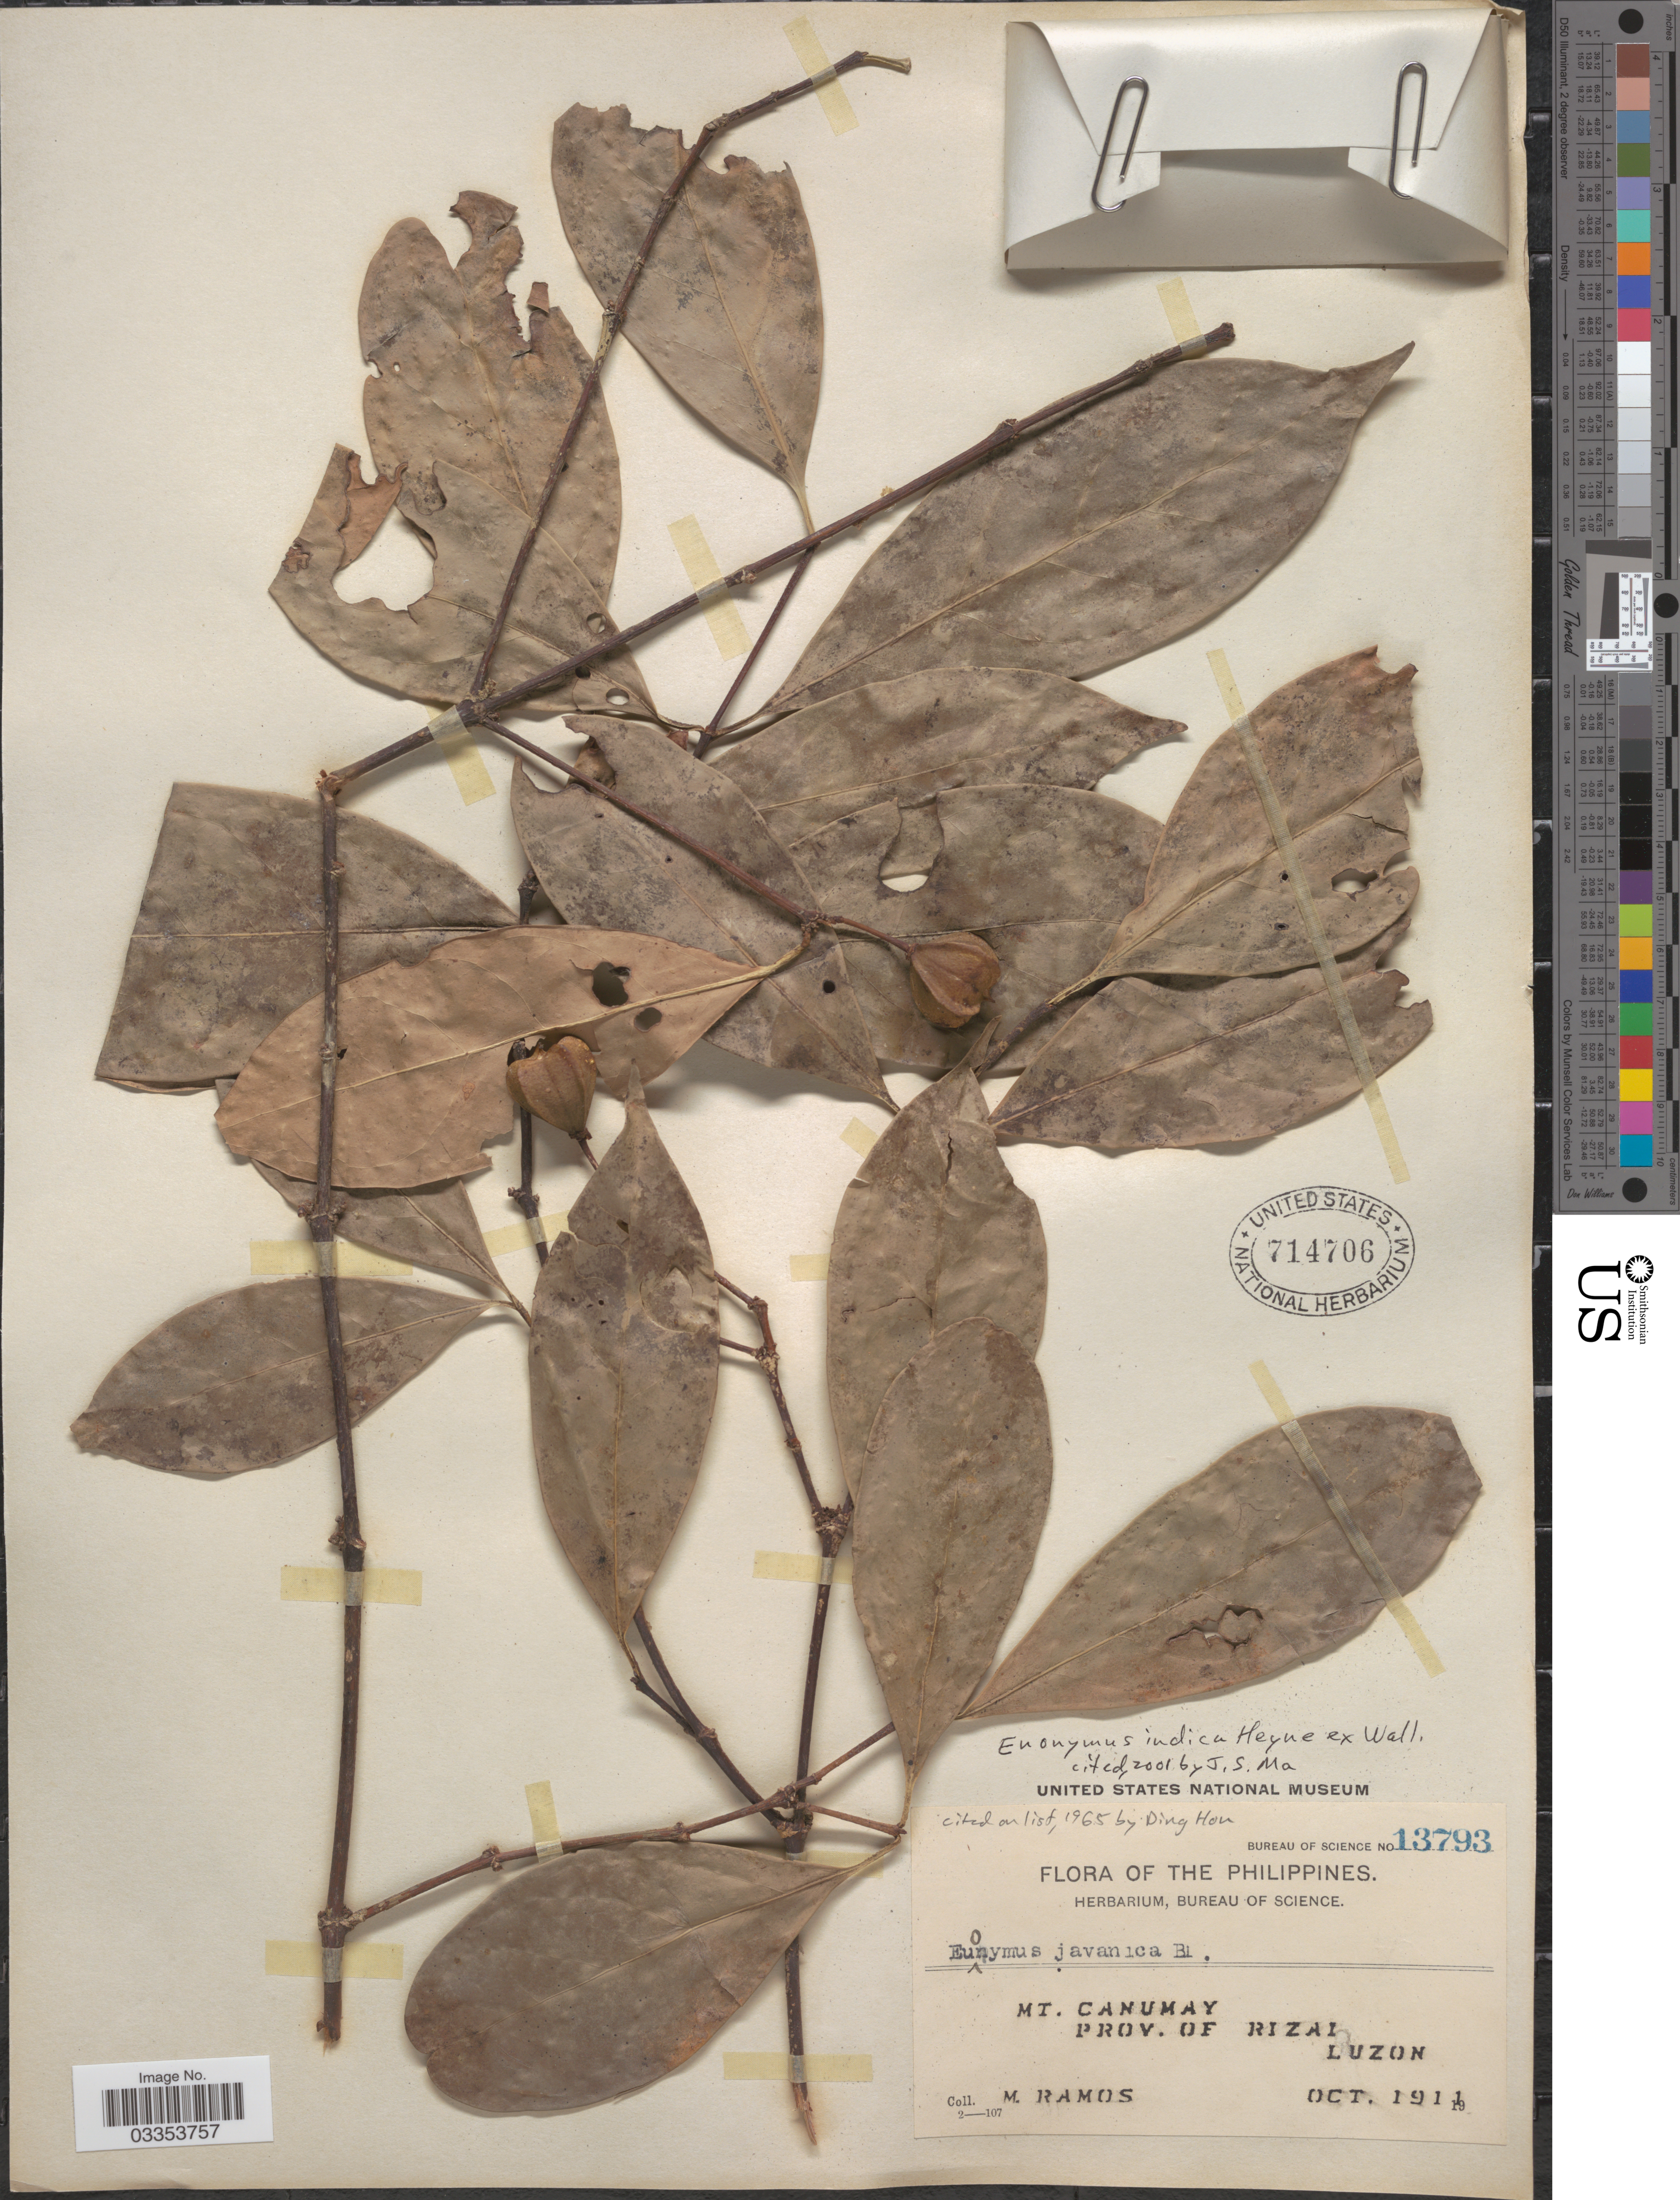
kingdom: Plantae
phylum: Tracheophyta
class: Magnoliopsida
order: Celastrales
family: Celastraceae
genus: Euonymus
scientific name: Euonymus indicus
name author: B. Heyne ex Wall.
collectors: M. Ramos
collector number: Bureau of Science 13793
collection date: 1914-10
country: Philippines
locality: Mt. Canumay, Prov. of Rizal, Luzon.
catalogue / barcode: US 714706